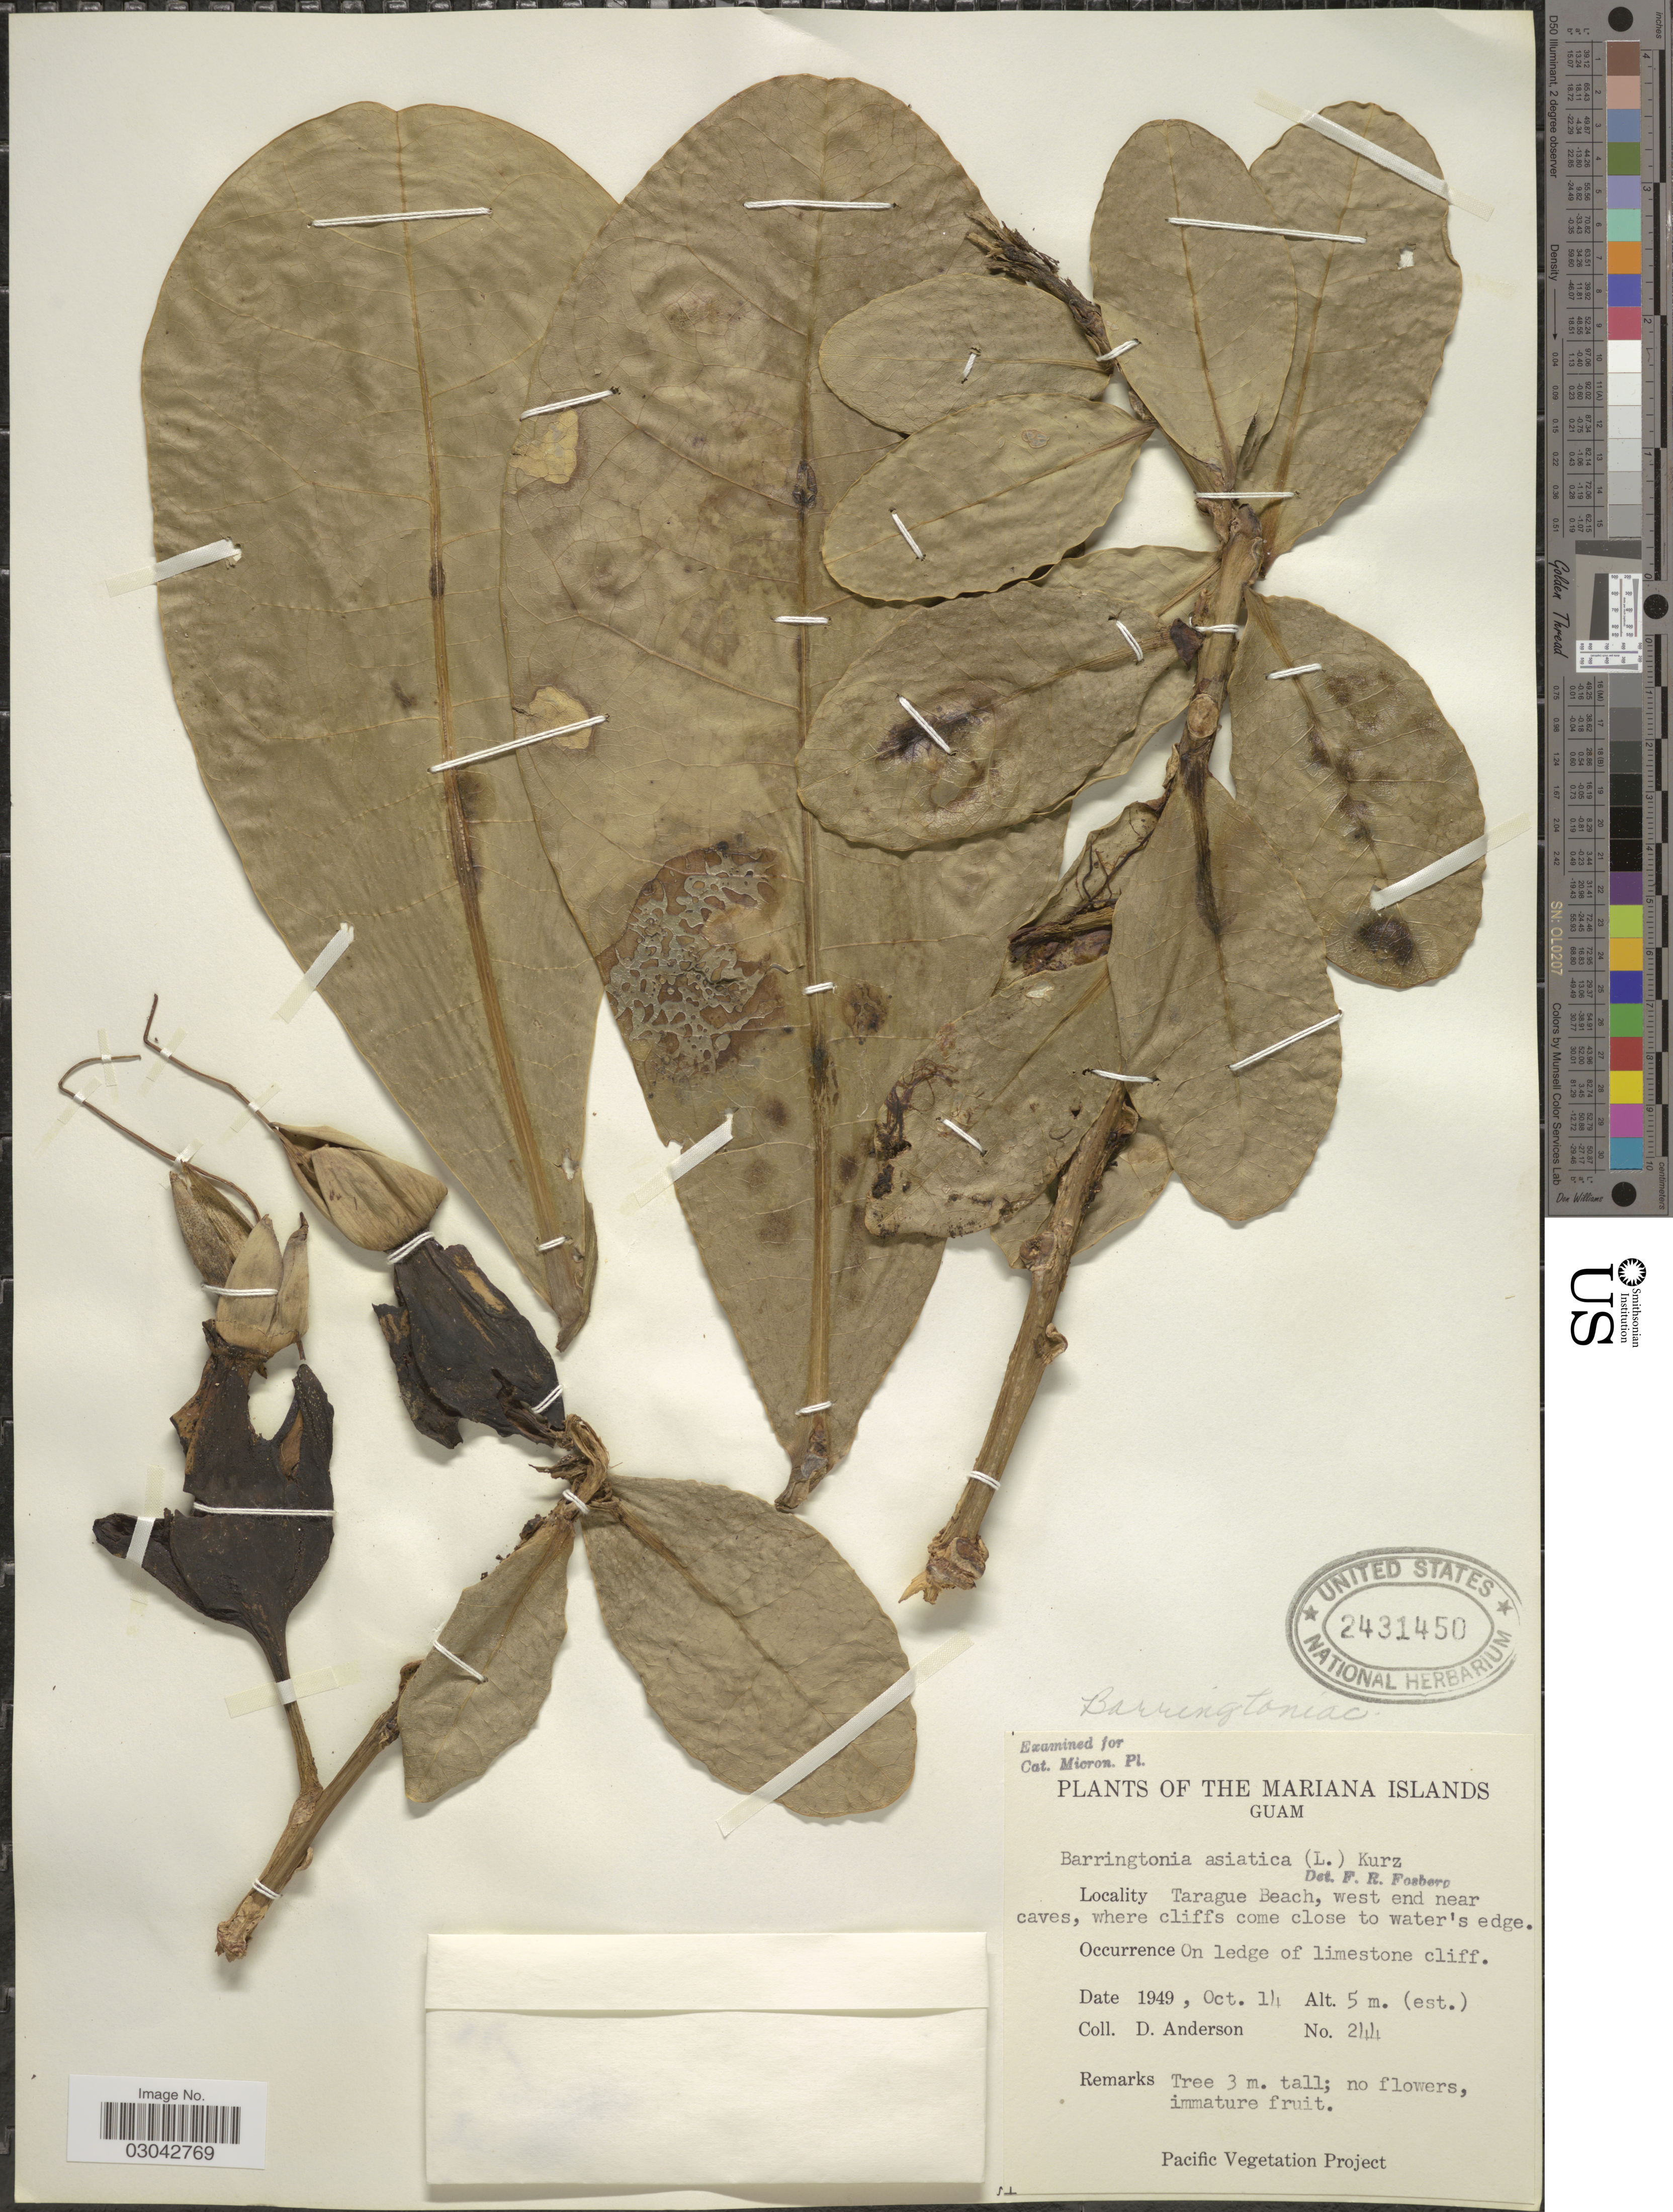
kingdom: Plantae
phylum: Tracheophyta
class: Magnoliopsida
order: Ericales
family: Lecythidaceae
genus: Barringtonia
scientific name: Barringtonia asiatica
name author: (L.) Kurz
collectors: D. Anderson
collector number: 244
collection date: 1949-10-14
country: Guam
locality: The Mariana Islands. Tarague Beach, west end near caves, where cliffs come close to water's edge.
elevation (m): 5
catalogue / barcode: US 2431450